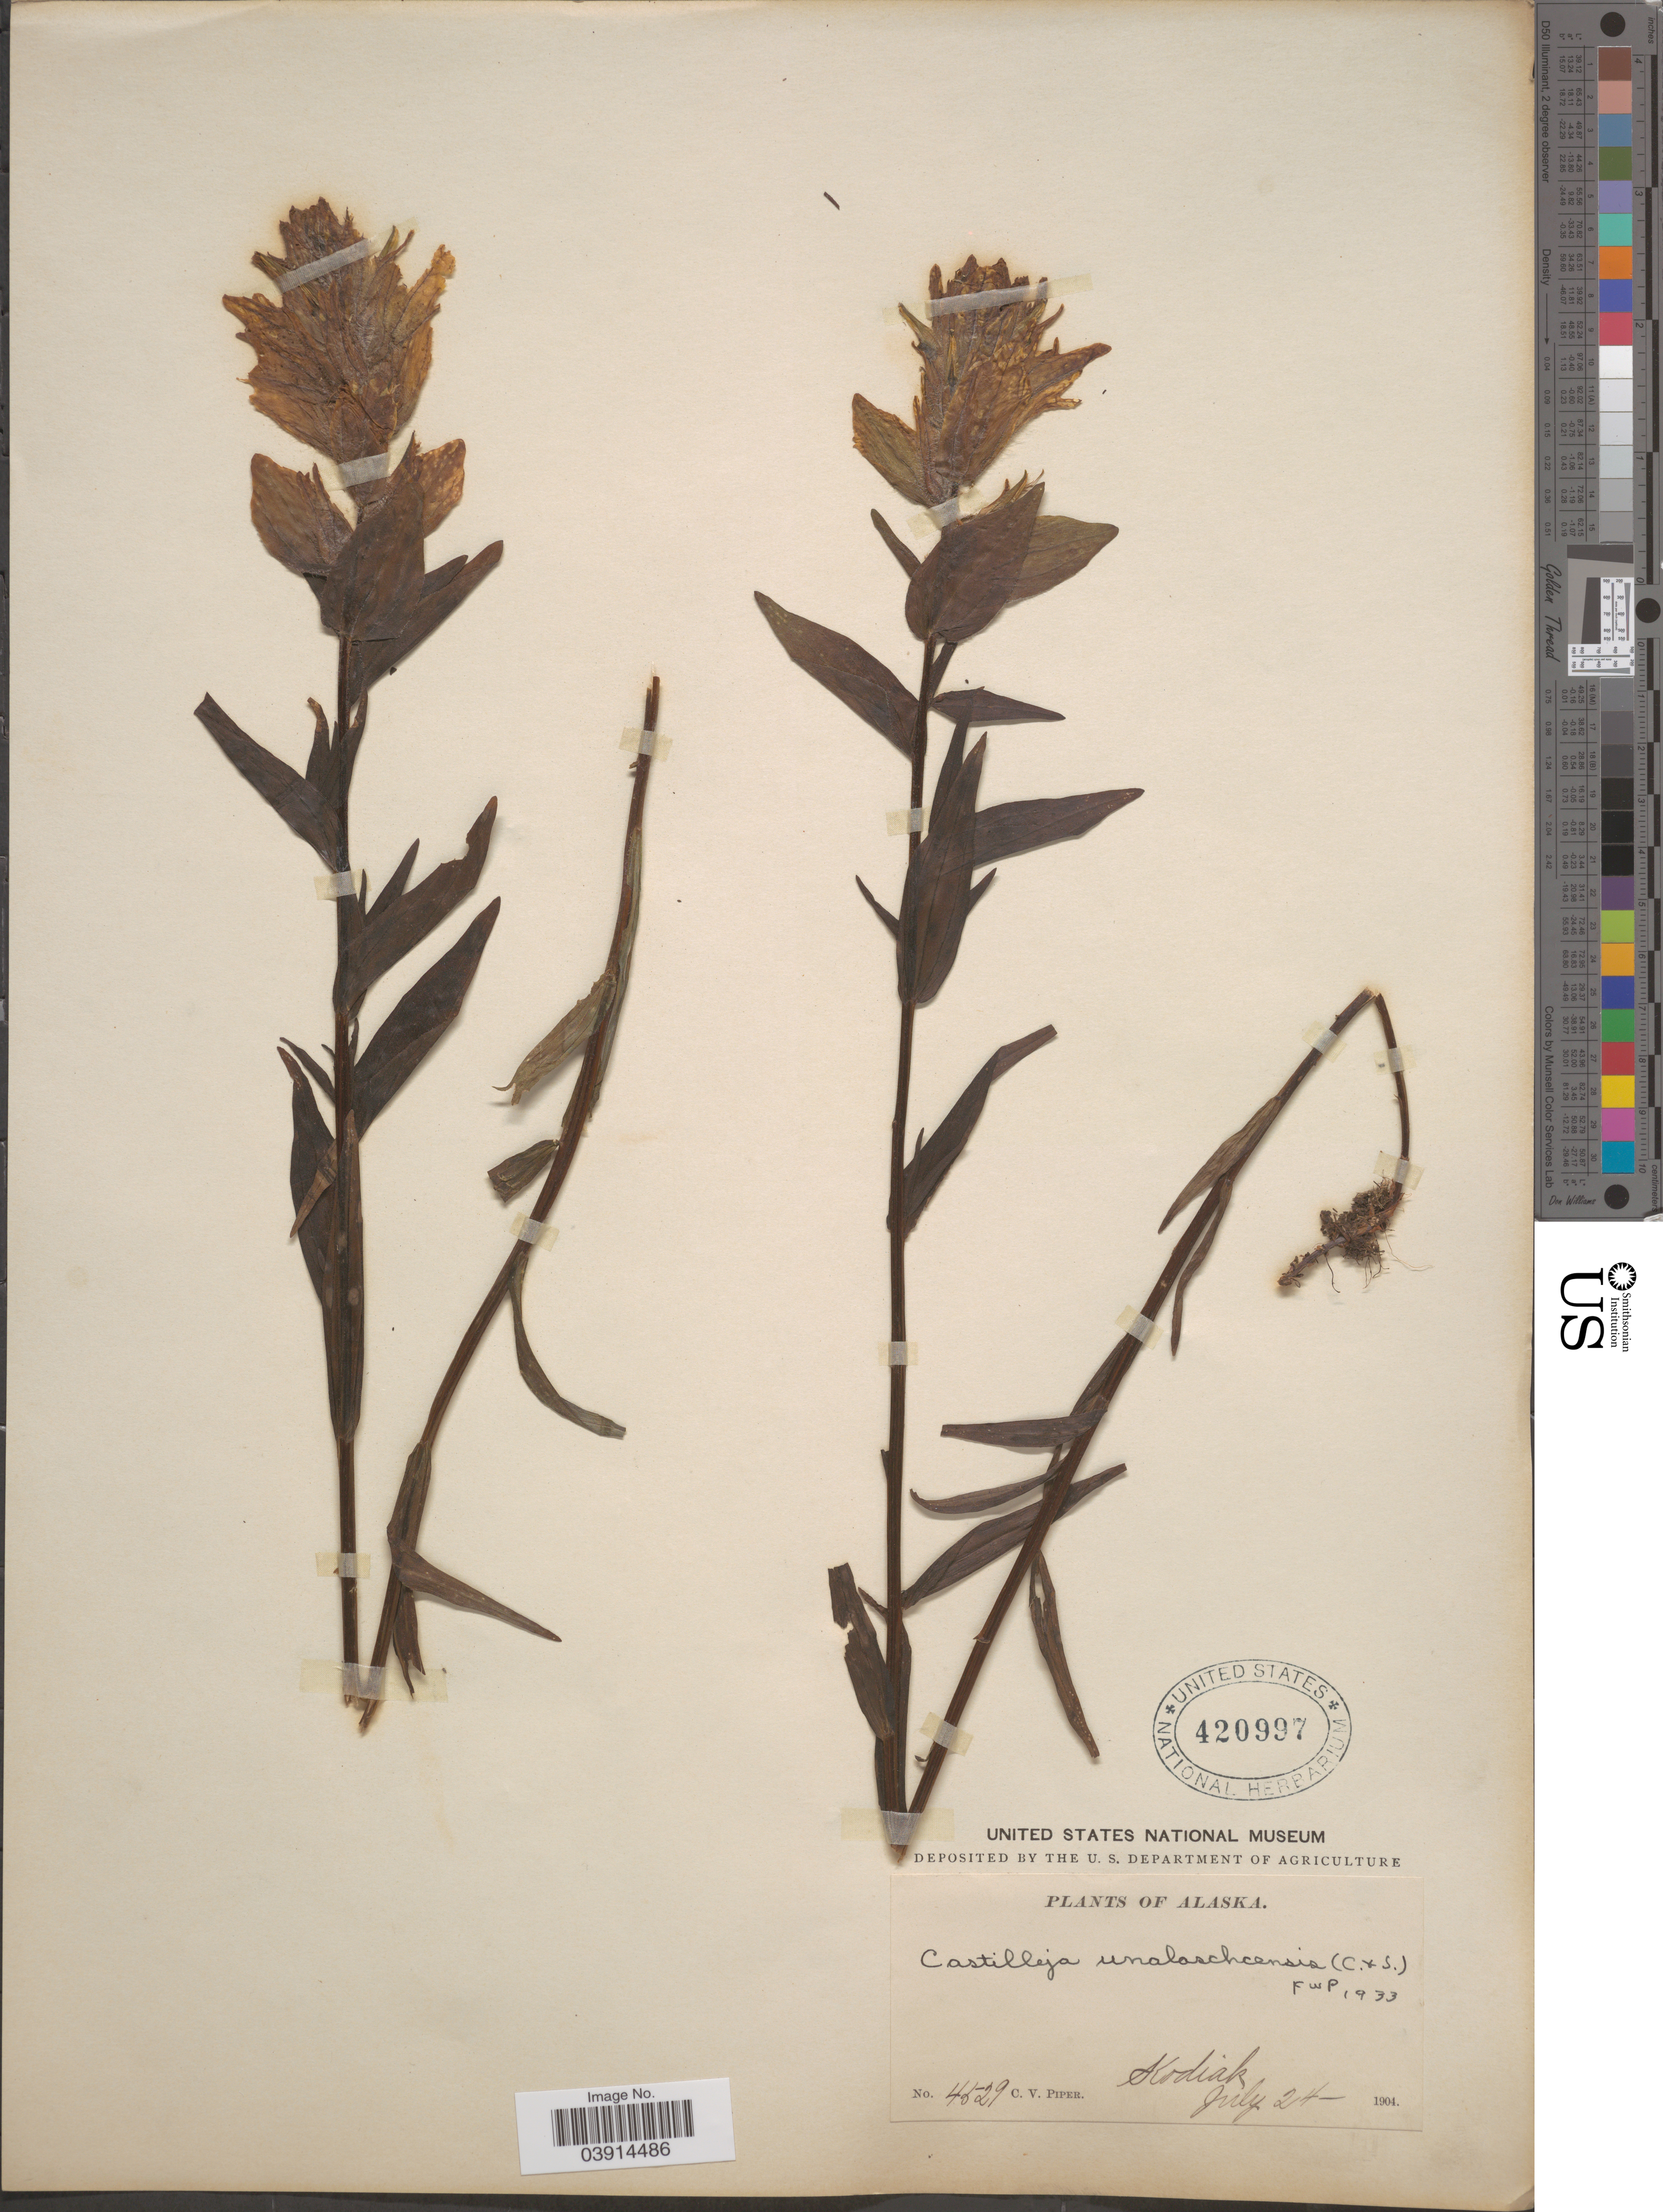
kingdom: Plantae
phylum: Tracheophyta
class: Magnoliopsida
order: Lamiales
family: Orobanchaceae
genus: Castilleja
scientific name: Castilleja unalaschcensis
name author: (Cham. & Schltdl.) Malte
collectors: C. V. Piper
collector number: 4529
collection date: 1904-07-24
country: United States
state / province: Alaska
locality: Kodiak.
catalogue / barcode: US 420997